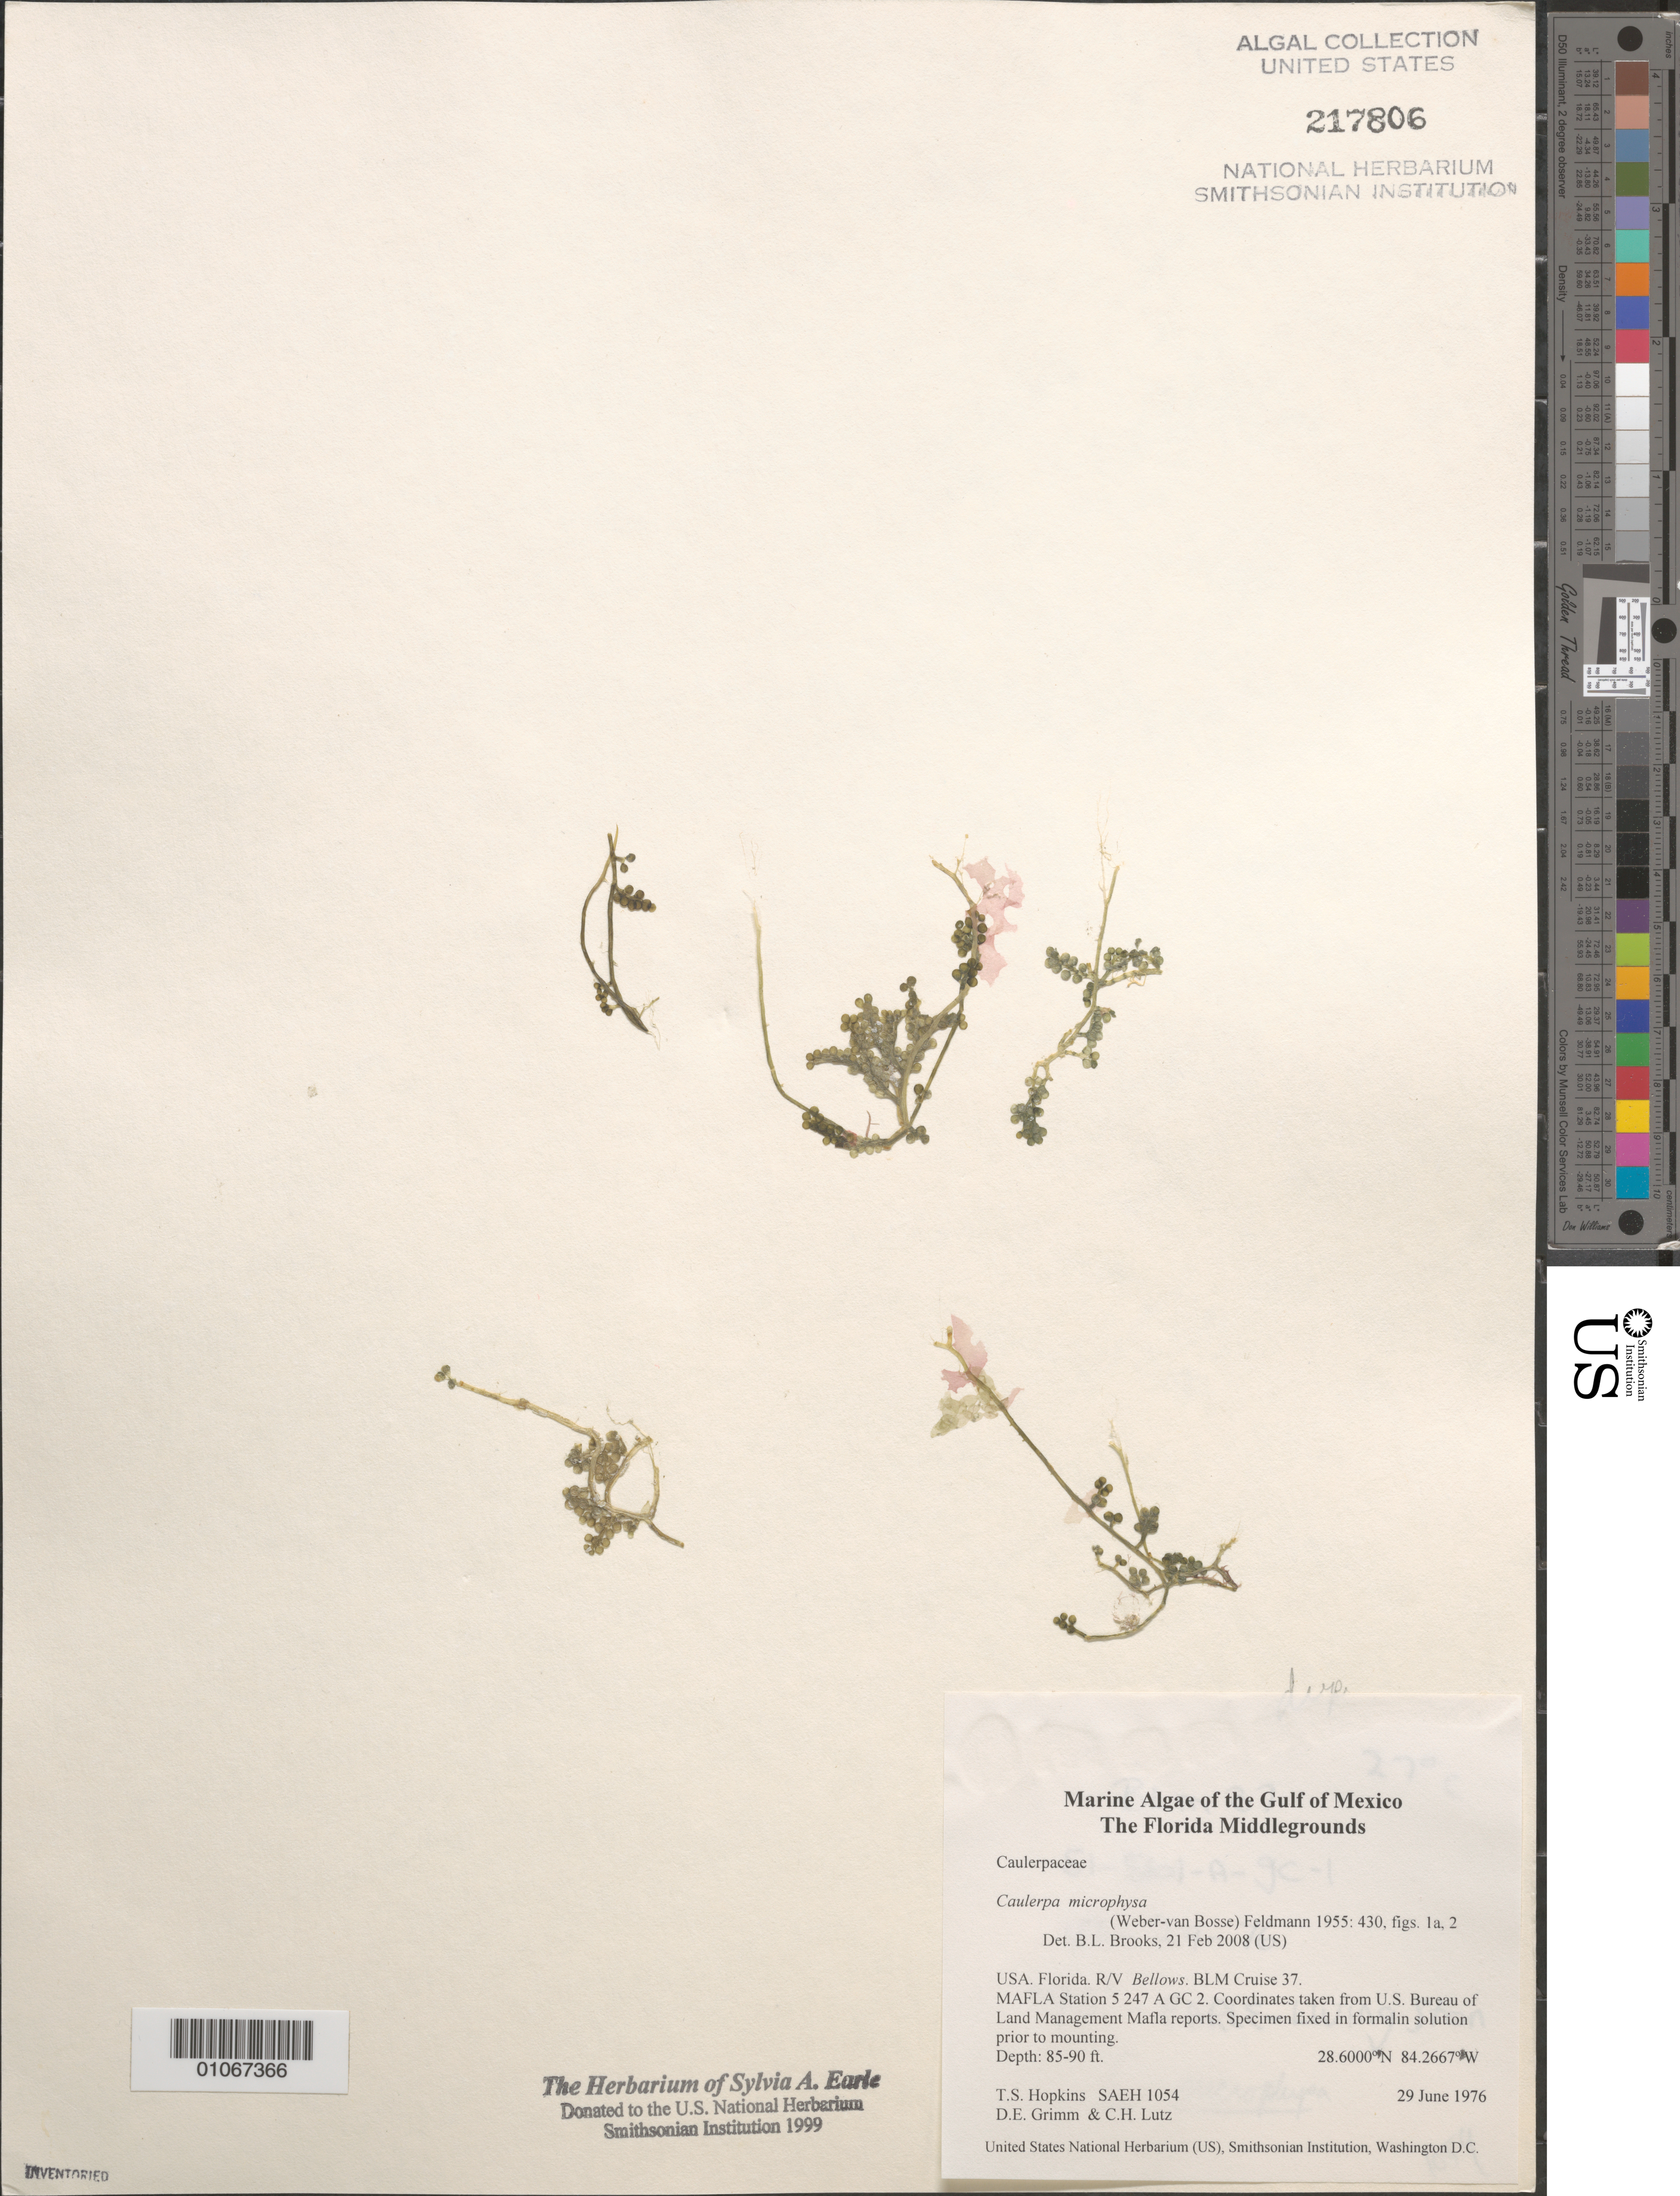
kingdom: Plantae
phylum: Chlorophyta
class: Ulvophyceae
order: Bryopsidales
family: Caulerpaceae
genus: Caulerpa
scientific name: Caulerpa microphysa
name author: (Weber Bosse) Feldmann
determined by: Brooks, B. L., (BOT), Smithsonian Institution - National Museum of Natural History (UNITED STATES)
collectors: T. Hopkins, D. Grimm & C. Lutz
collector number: SAEH 1054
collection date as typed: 29 Jun 1976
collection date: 1976-06-29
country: United States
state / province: Florida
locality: Florida Middle Grounds, Gulf of Mexico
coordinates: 28.6000 N, 84.2667 W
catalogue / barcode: US 217806